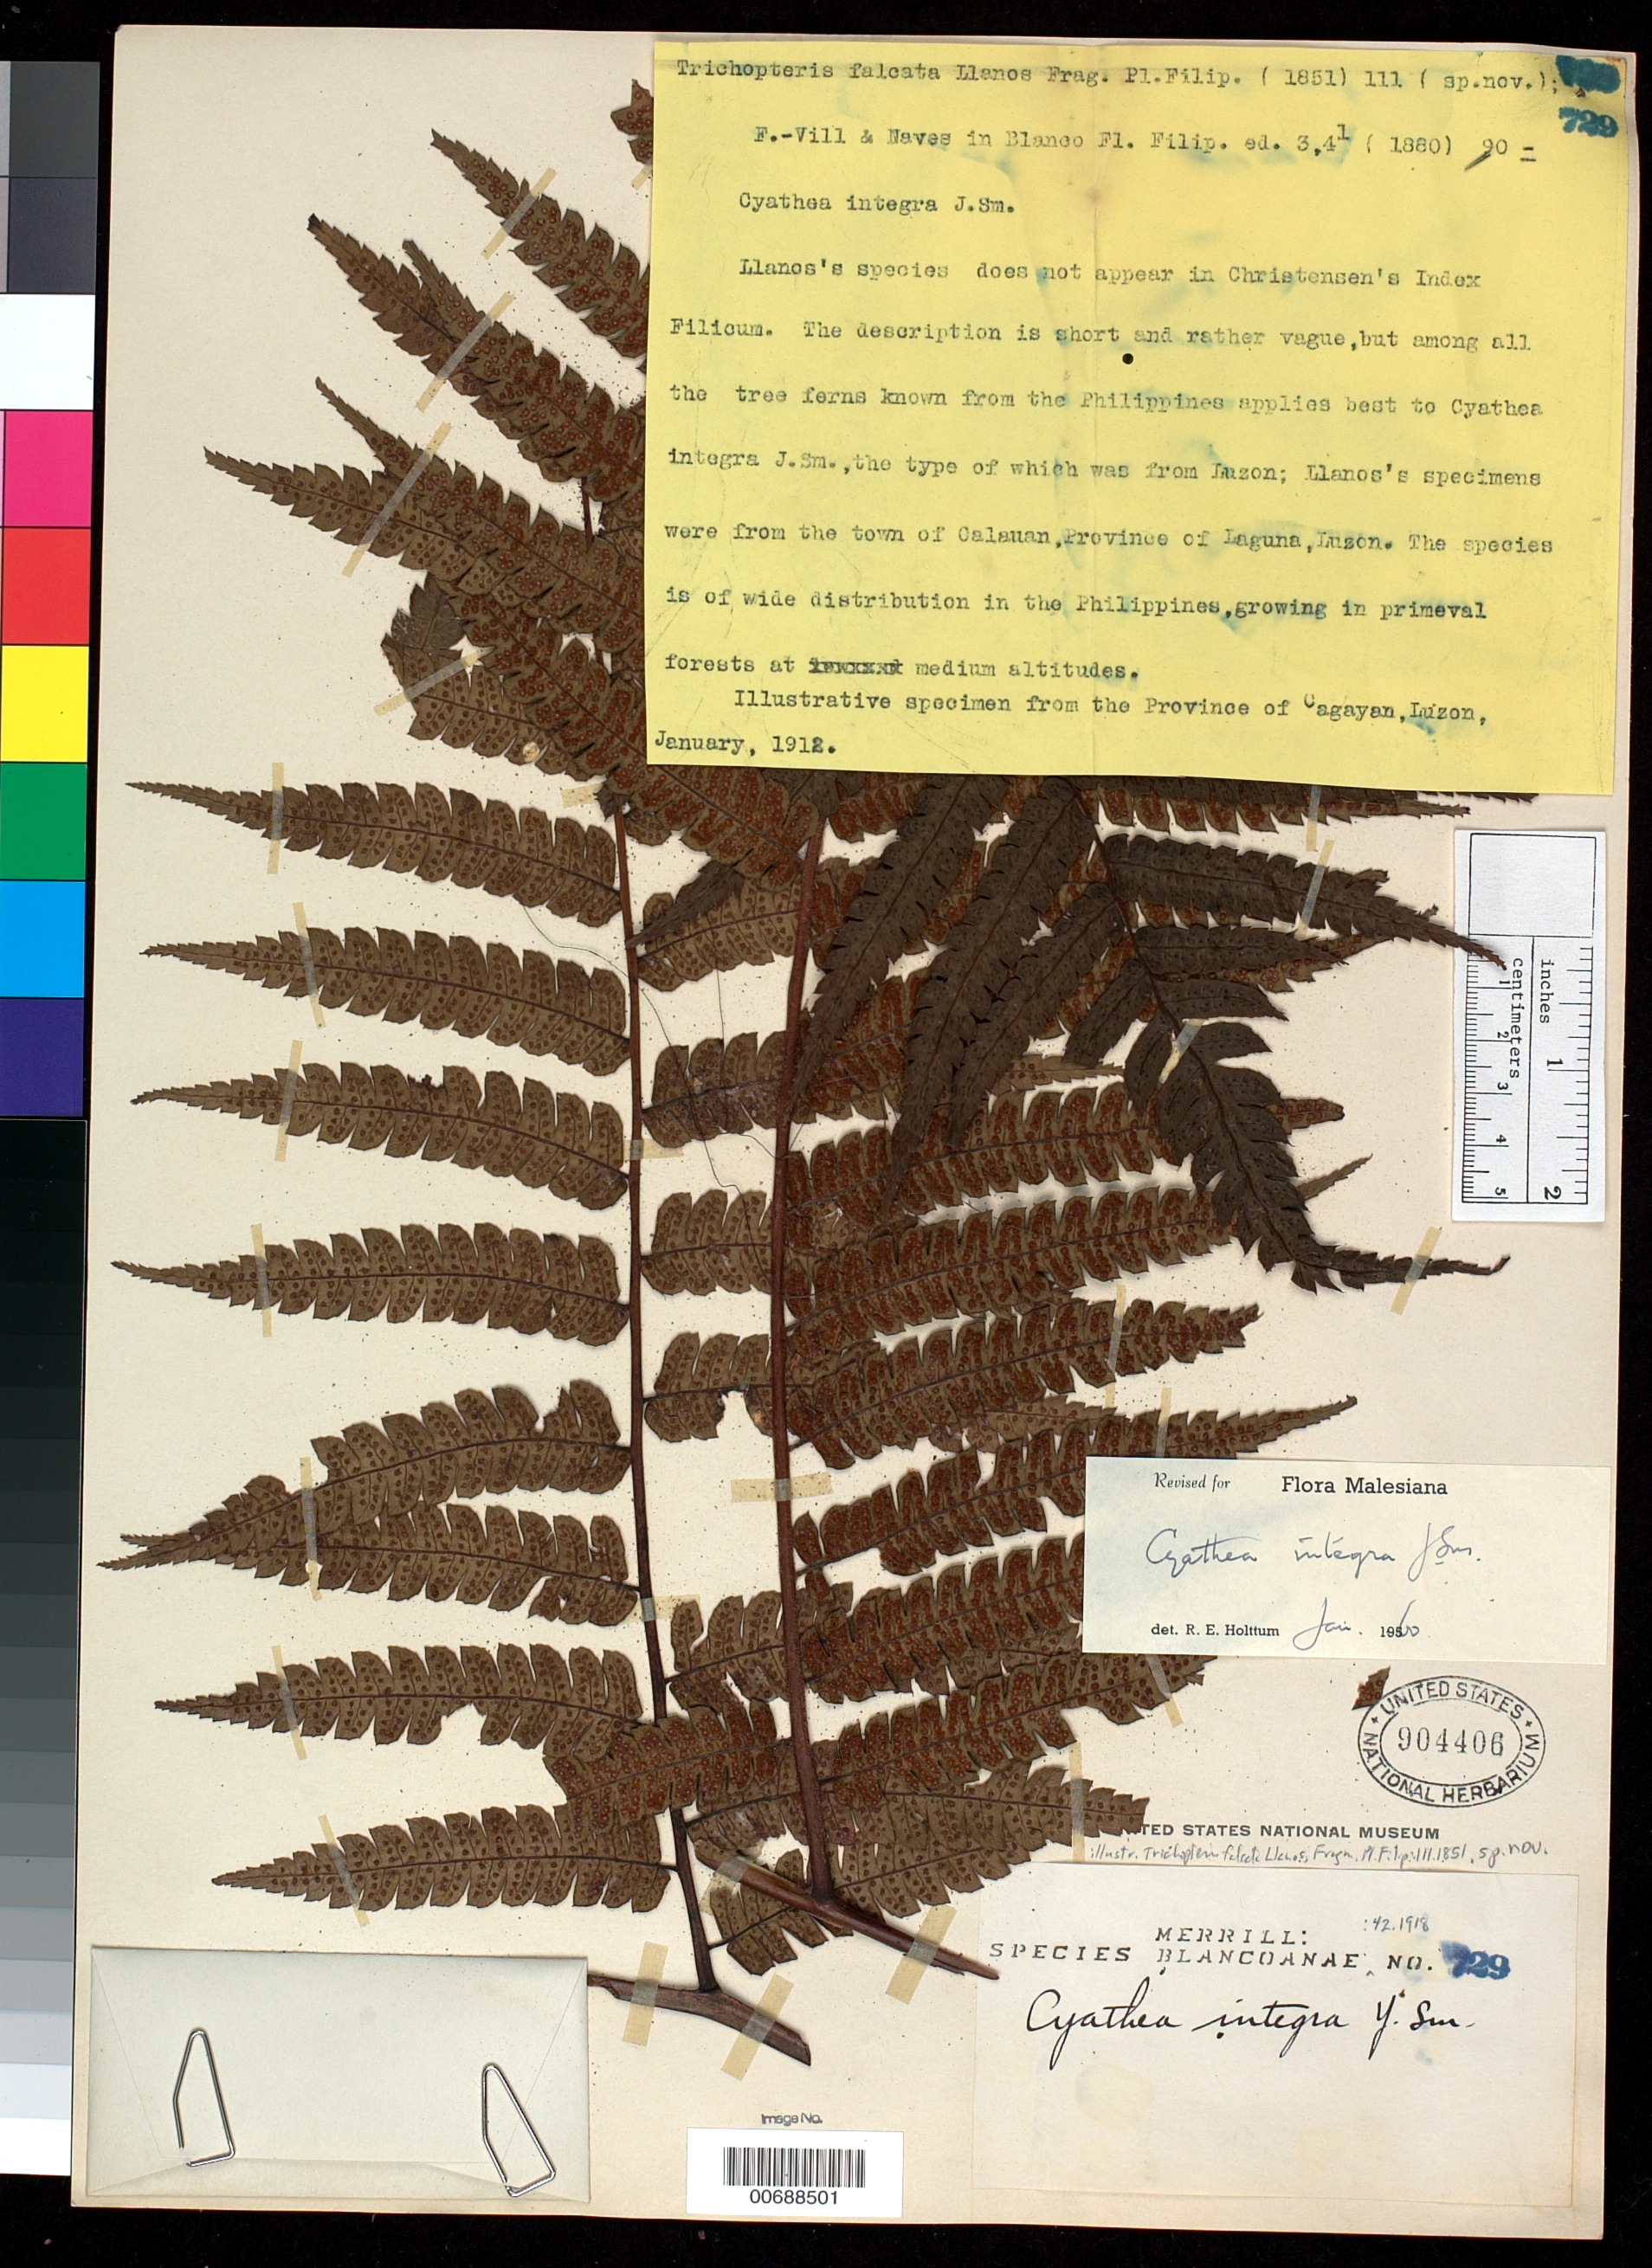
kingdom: Plantae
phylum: Tracheophyta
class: Polypodiopsida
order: Cyatheales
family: Cyatheaceae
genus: Sphaeropteris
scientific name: Sphaeropteris integra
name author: (J. Sm.) R.M. Tryon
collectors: E. D. Merrill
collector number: Sp. Blancoan. 0729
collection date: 1912-01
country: Philippines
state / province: Cagayan Valley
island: Luzon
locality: Cagayan.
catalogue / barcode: US 904406